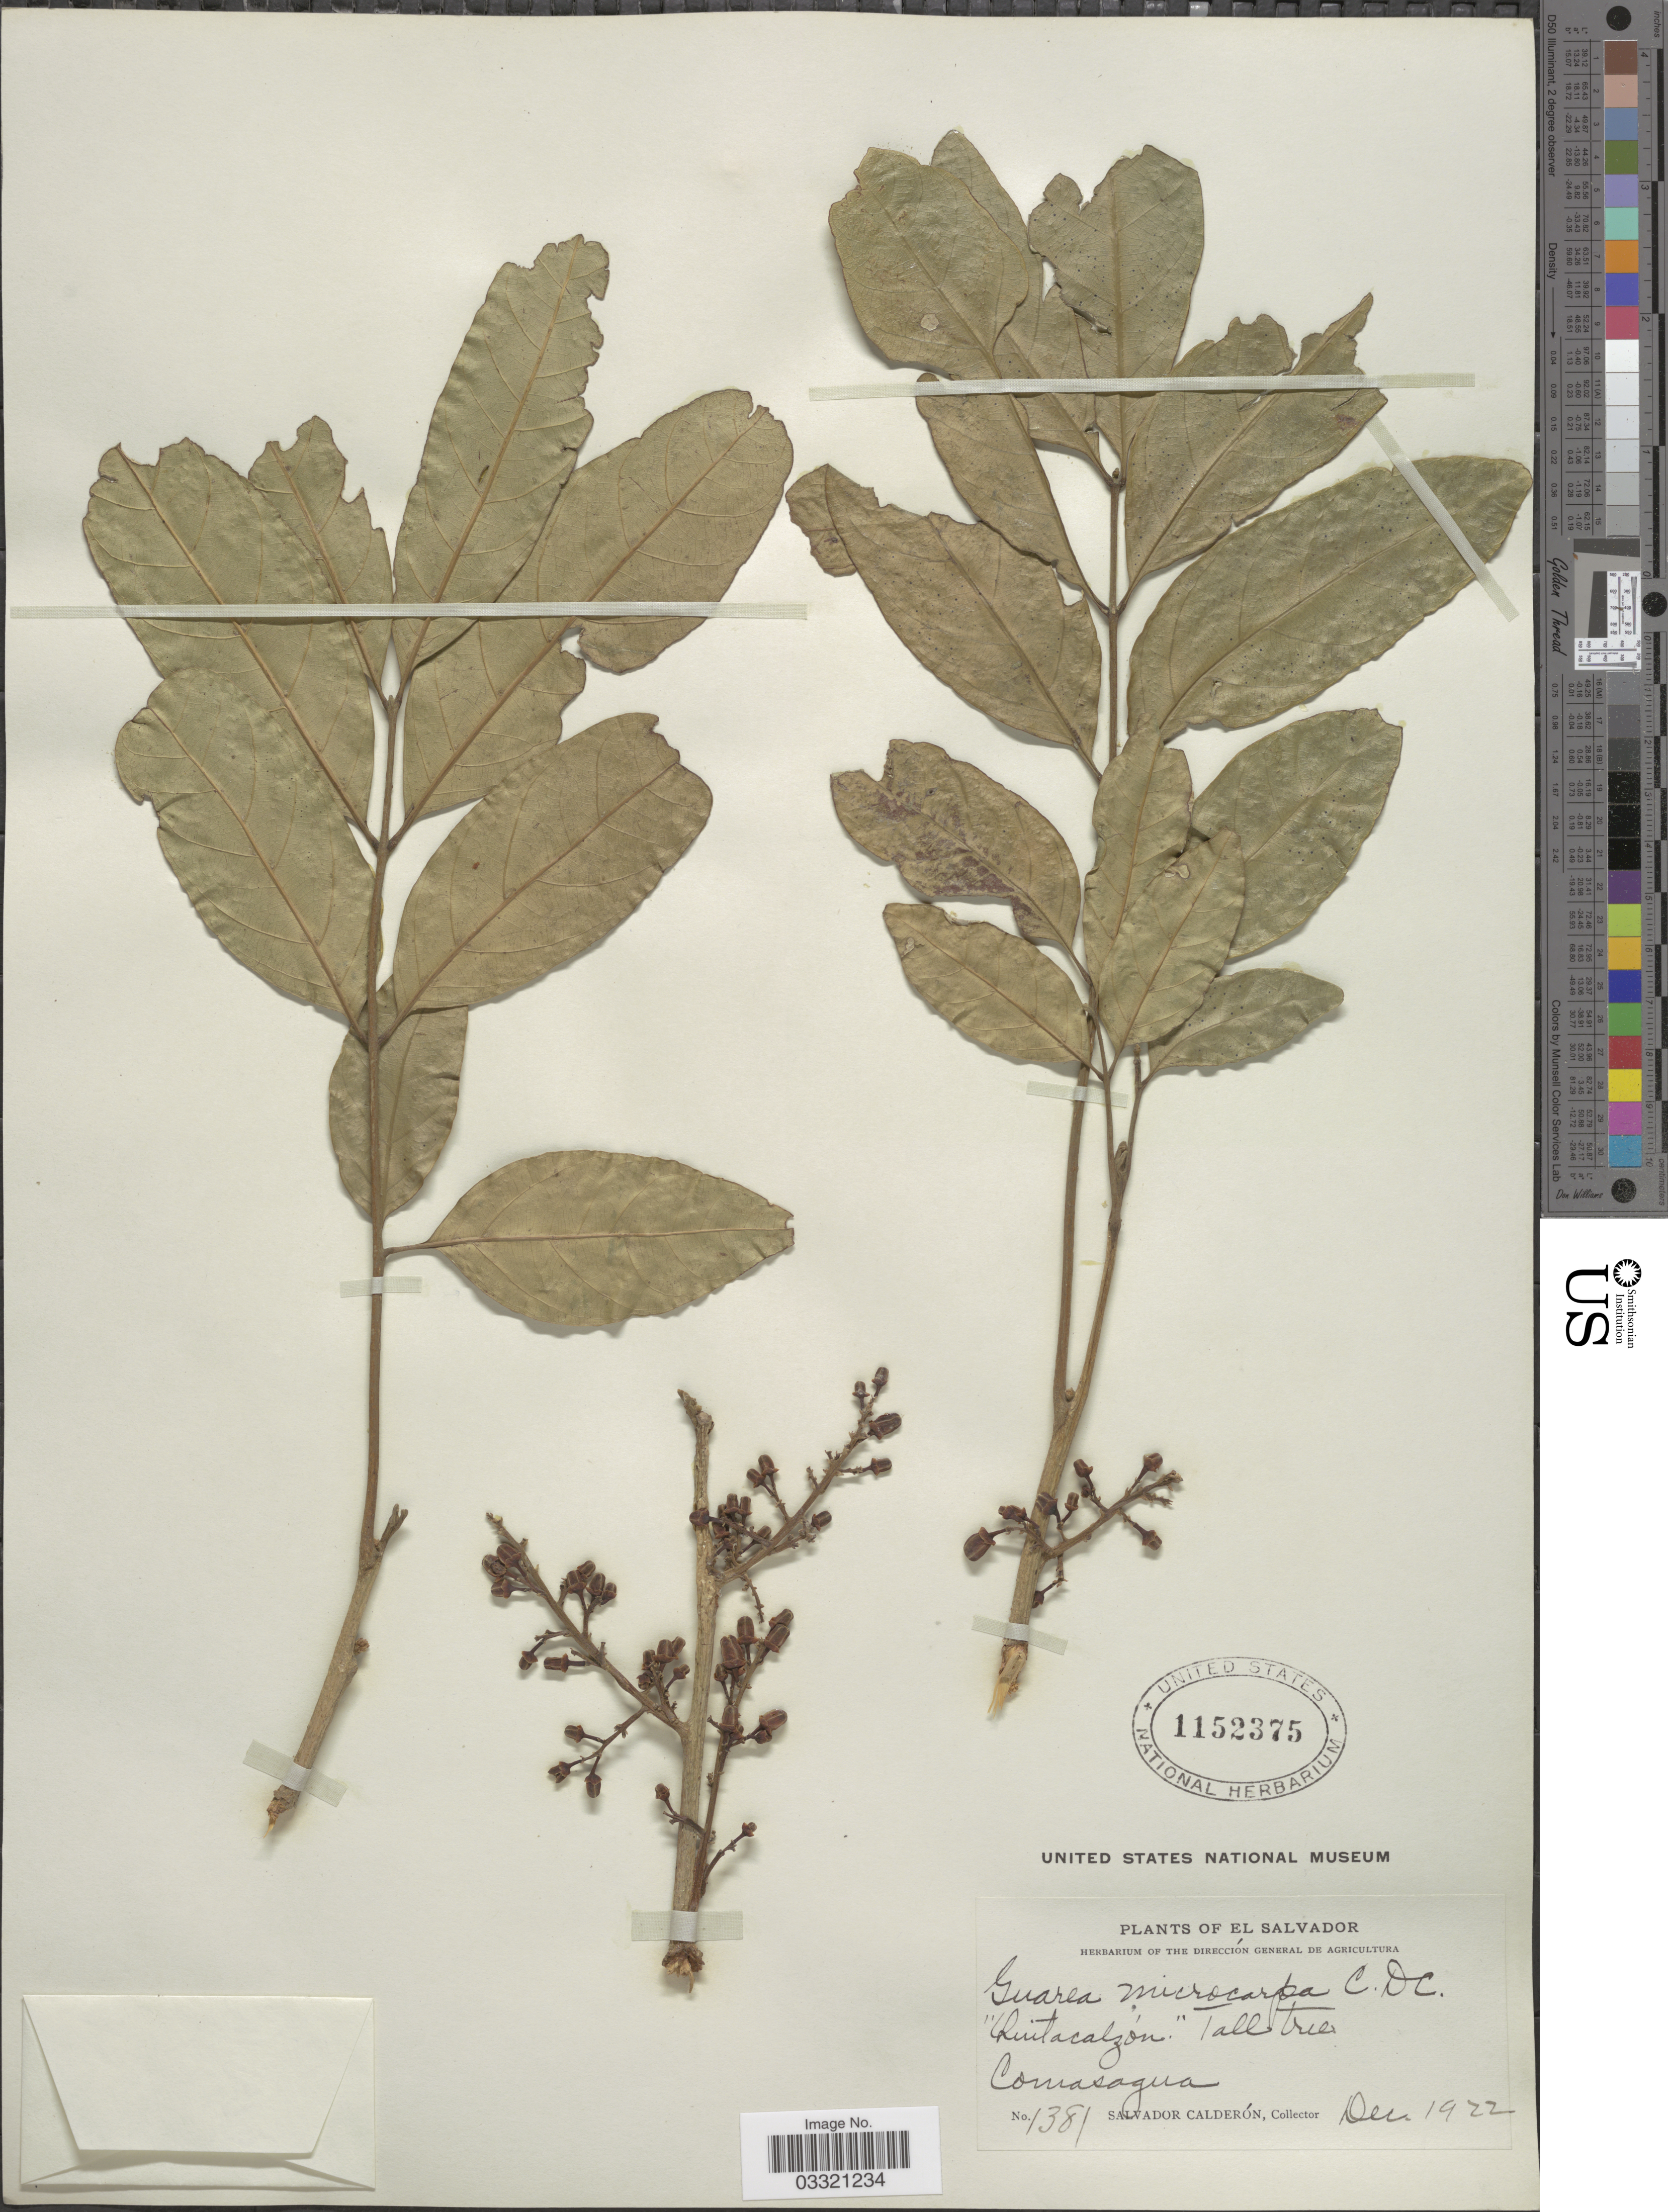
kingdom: Plantae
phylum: Tracheophyta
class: Magnoliopsida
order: Sapindales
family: Meliaceae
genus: Guarea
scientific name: Guarea glabra subsp. microcarpa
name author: (C. DC.) T.D. Penn.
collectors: S. Calderón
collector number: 1381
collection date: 1922-12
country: El Salvador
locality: Comasagua.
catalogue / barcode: US 1152375